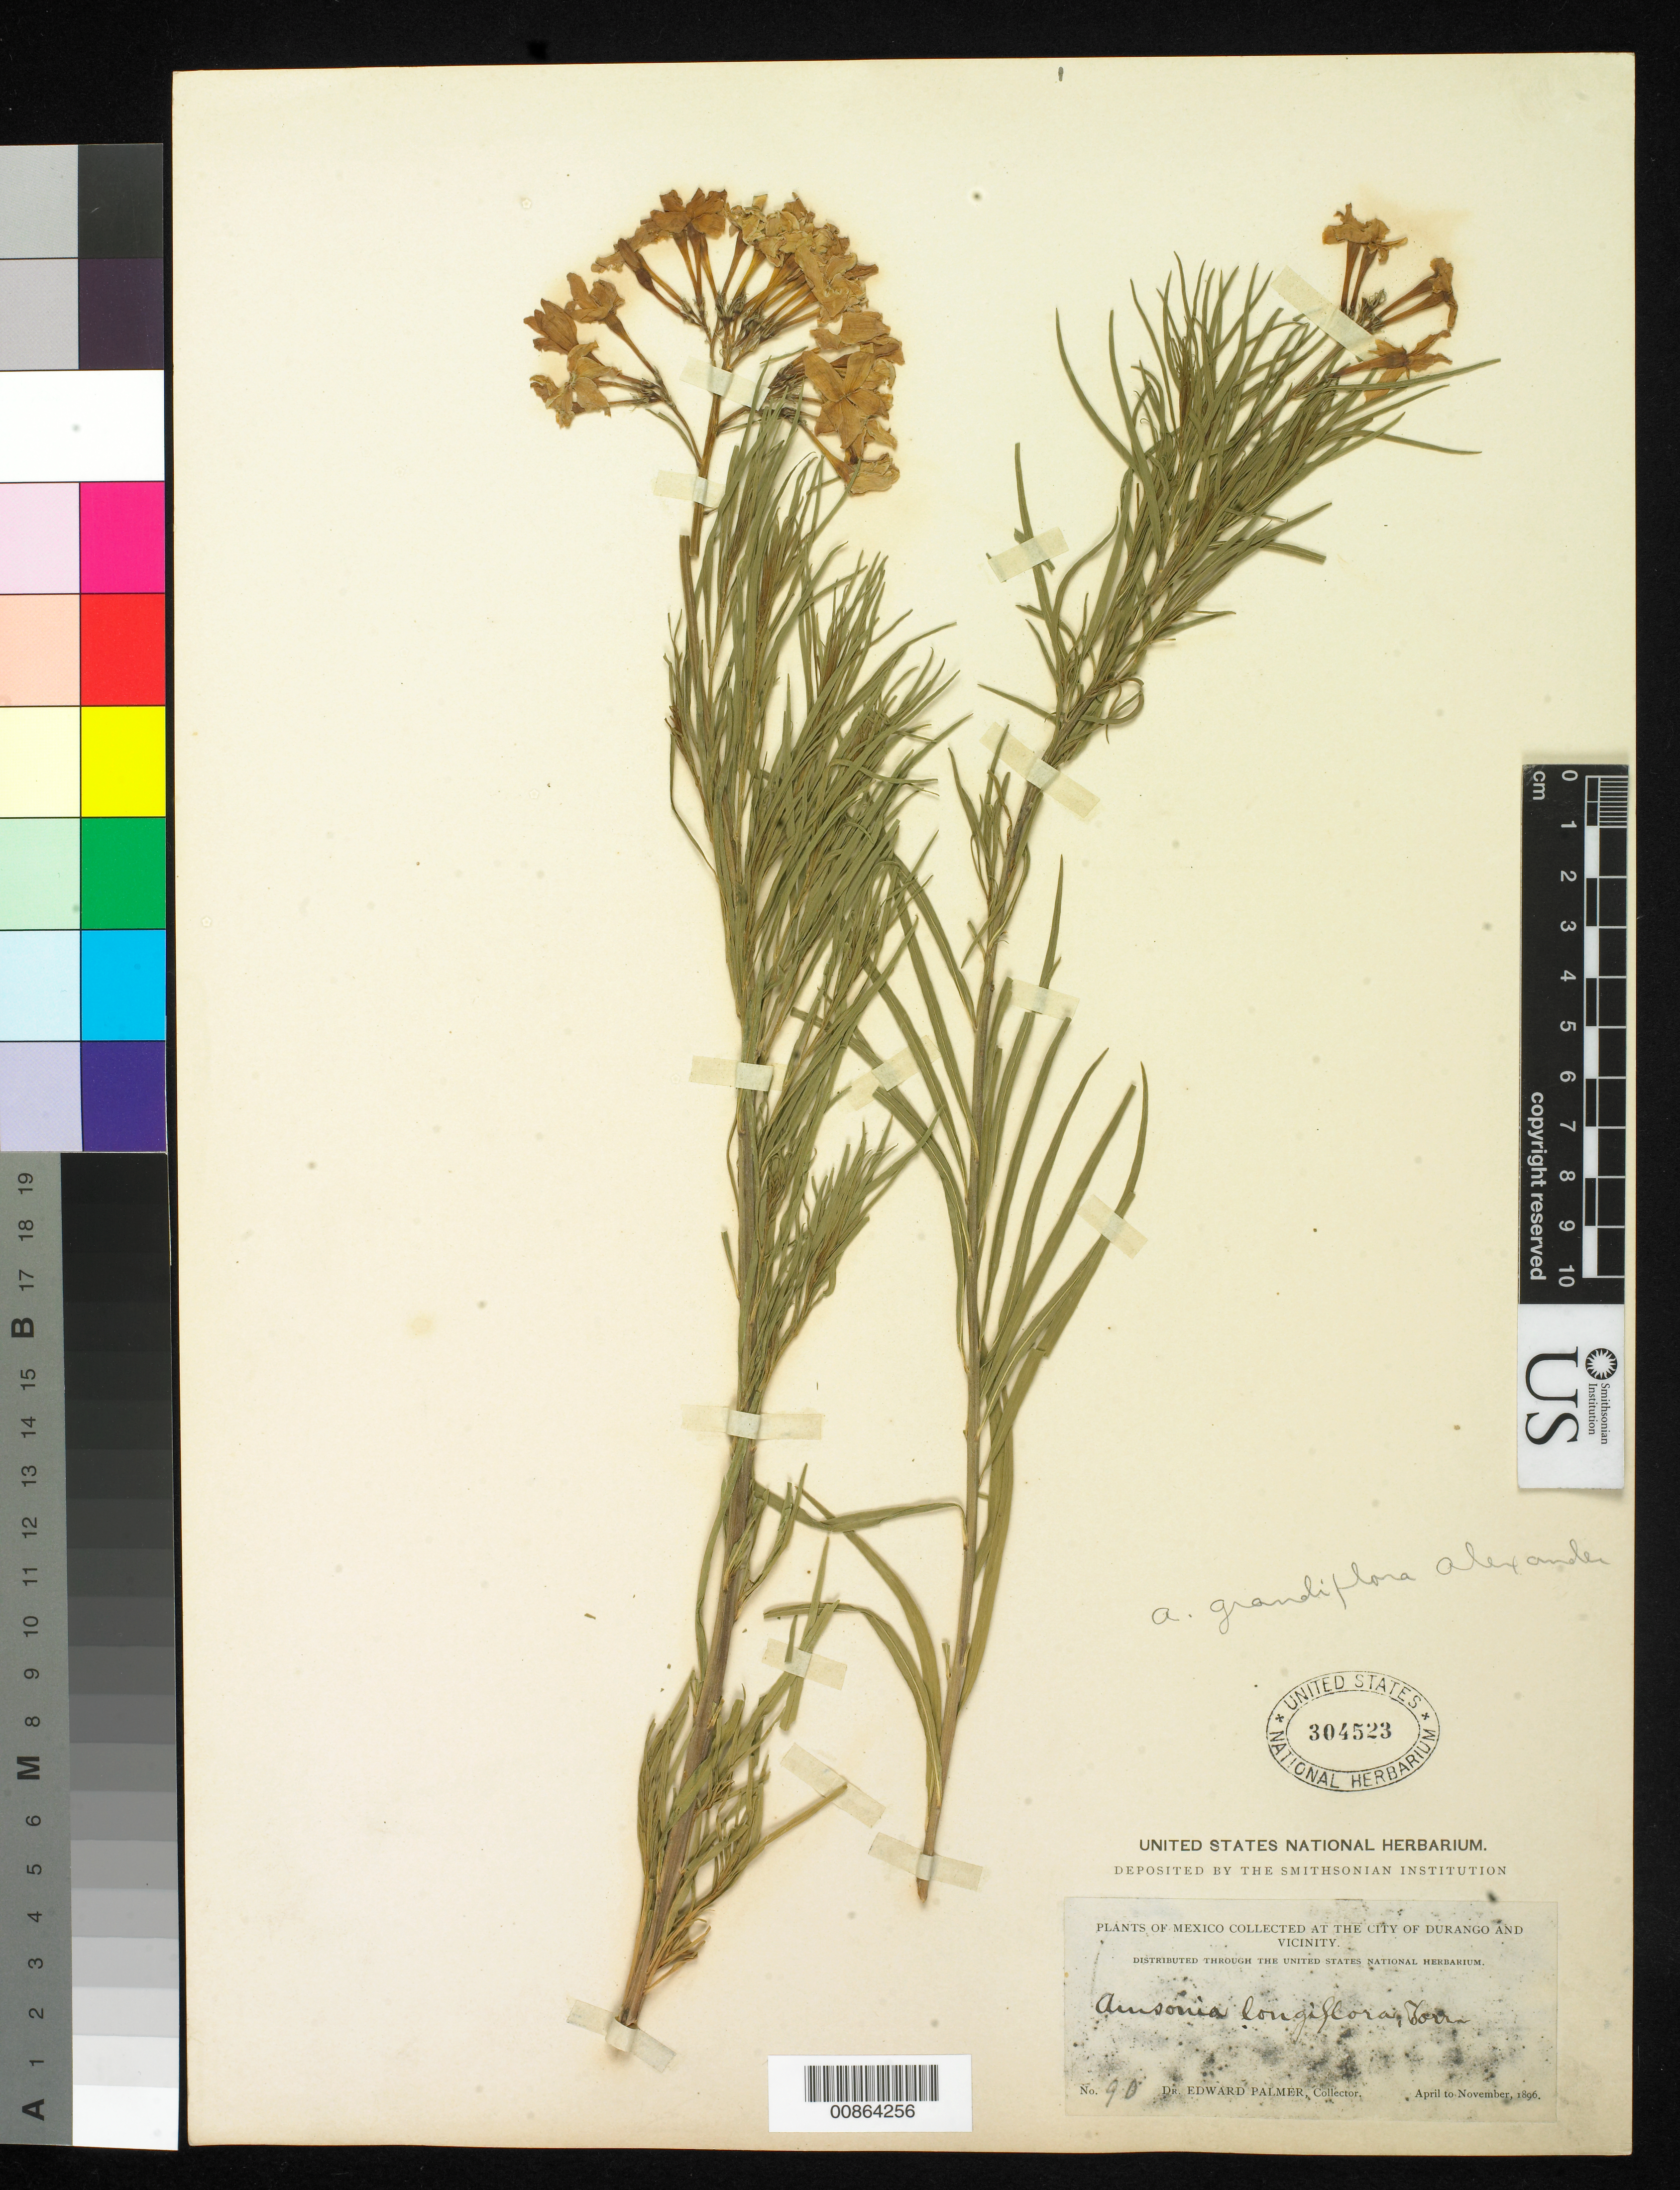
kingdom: Plantae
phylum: Tracheophyta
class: Magnoliopsida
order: Gentianales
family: Apocynaceae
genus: Amsonia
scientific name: Amsonia grandiflora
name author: Alexander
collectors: E. Palmer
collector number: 90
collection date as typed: Apr 1896 to -- Nov 1896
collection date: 1896-04/1896-11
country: Mexico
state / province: Durango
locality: City of Durango and vicinity.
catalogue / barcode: US 304523